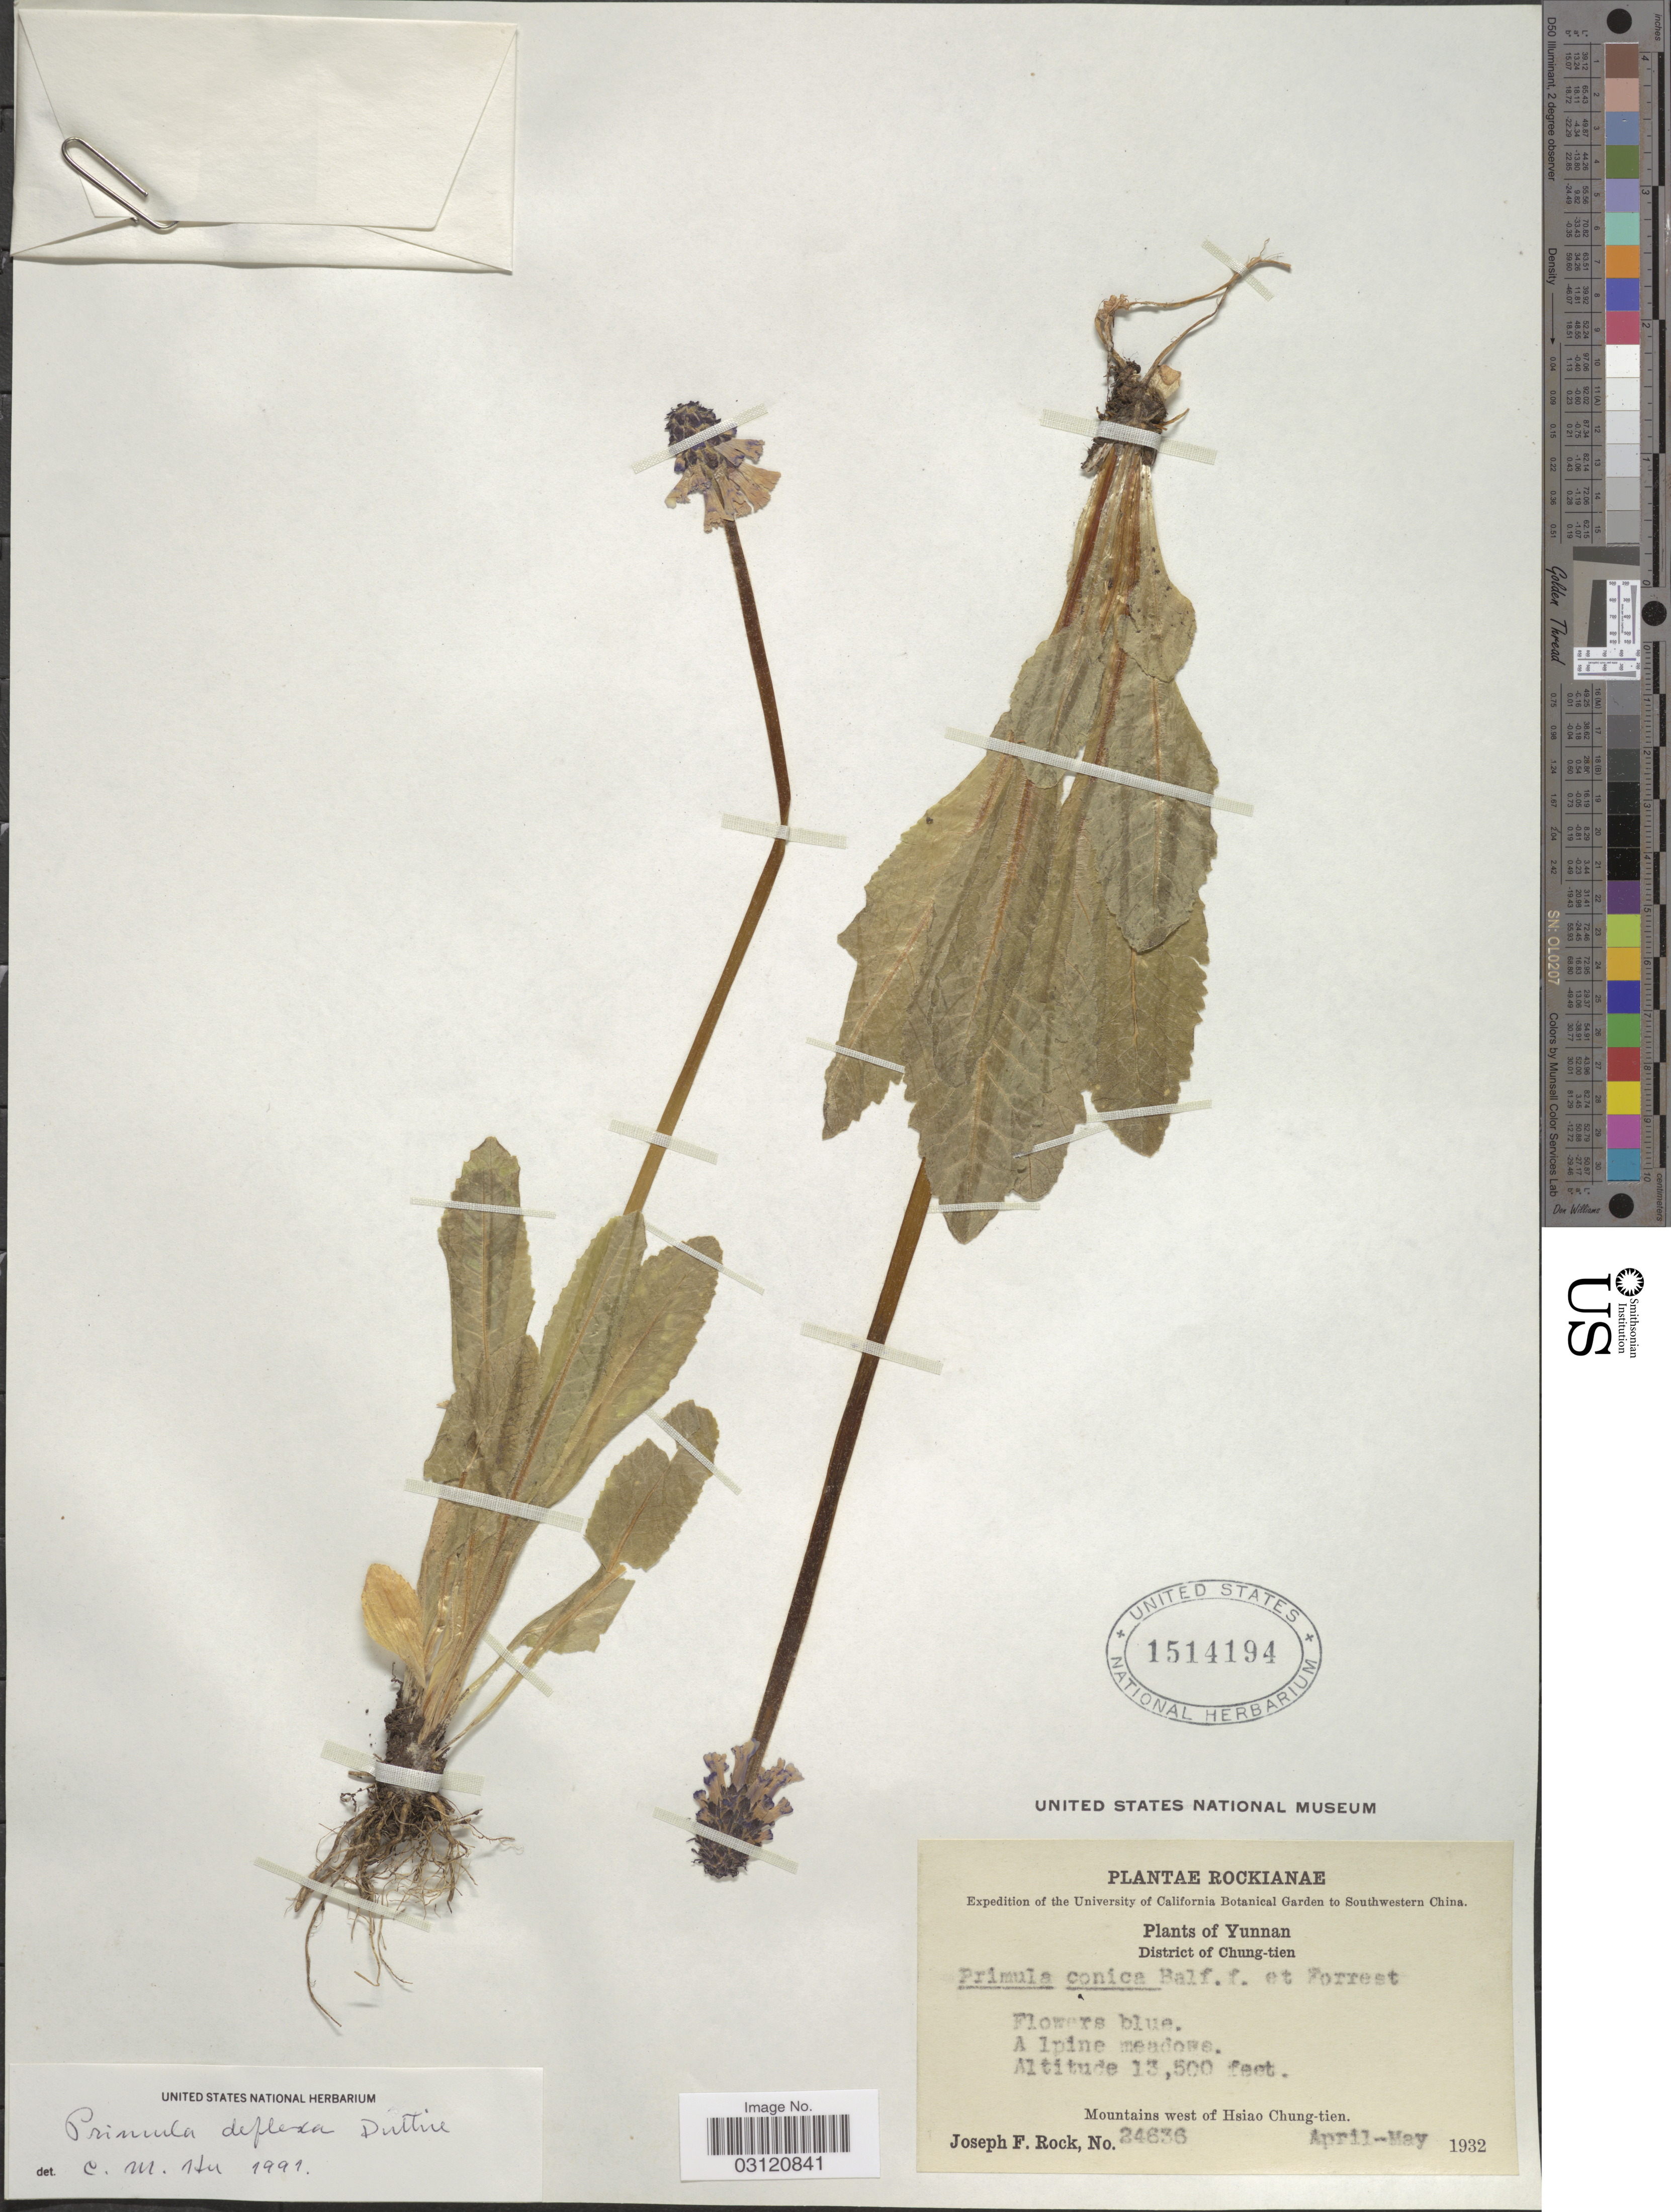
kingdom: Plantae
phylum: Tracheophyta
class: Magnoliopsida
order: Ericales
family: Primulaceae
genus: Primula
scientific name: Primula deflexa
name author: Duthie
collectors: J. F. Rock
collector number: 24636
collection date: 1932-04/1932-05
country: China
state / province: Yunnan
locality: Southwestern China. Districts of Chung-tien. Mountains west of Hsiao Chung-tien.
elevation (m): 4115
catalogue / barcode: US 1514194